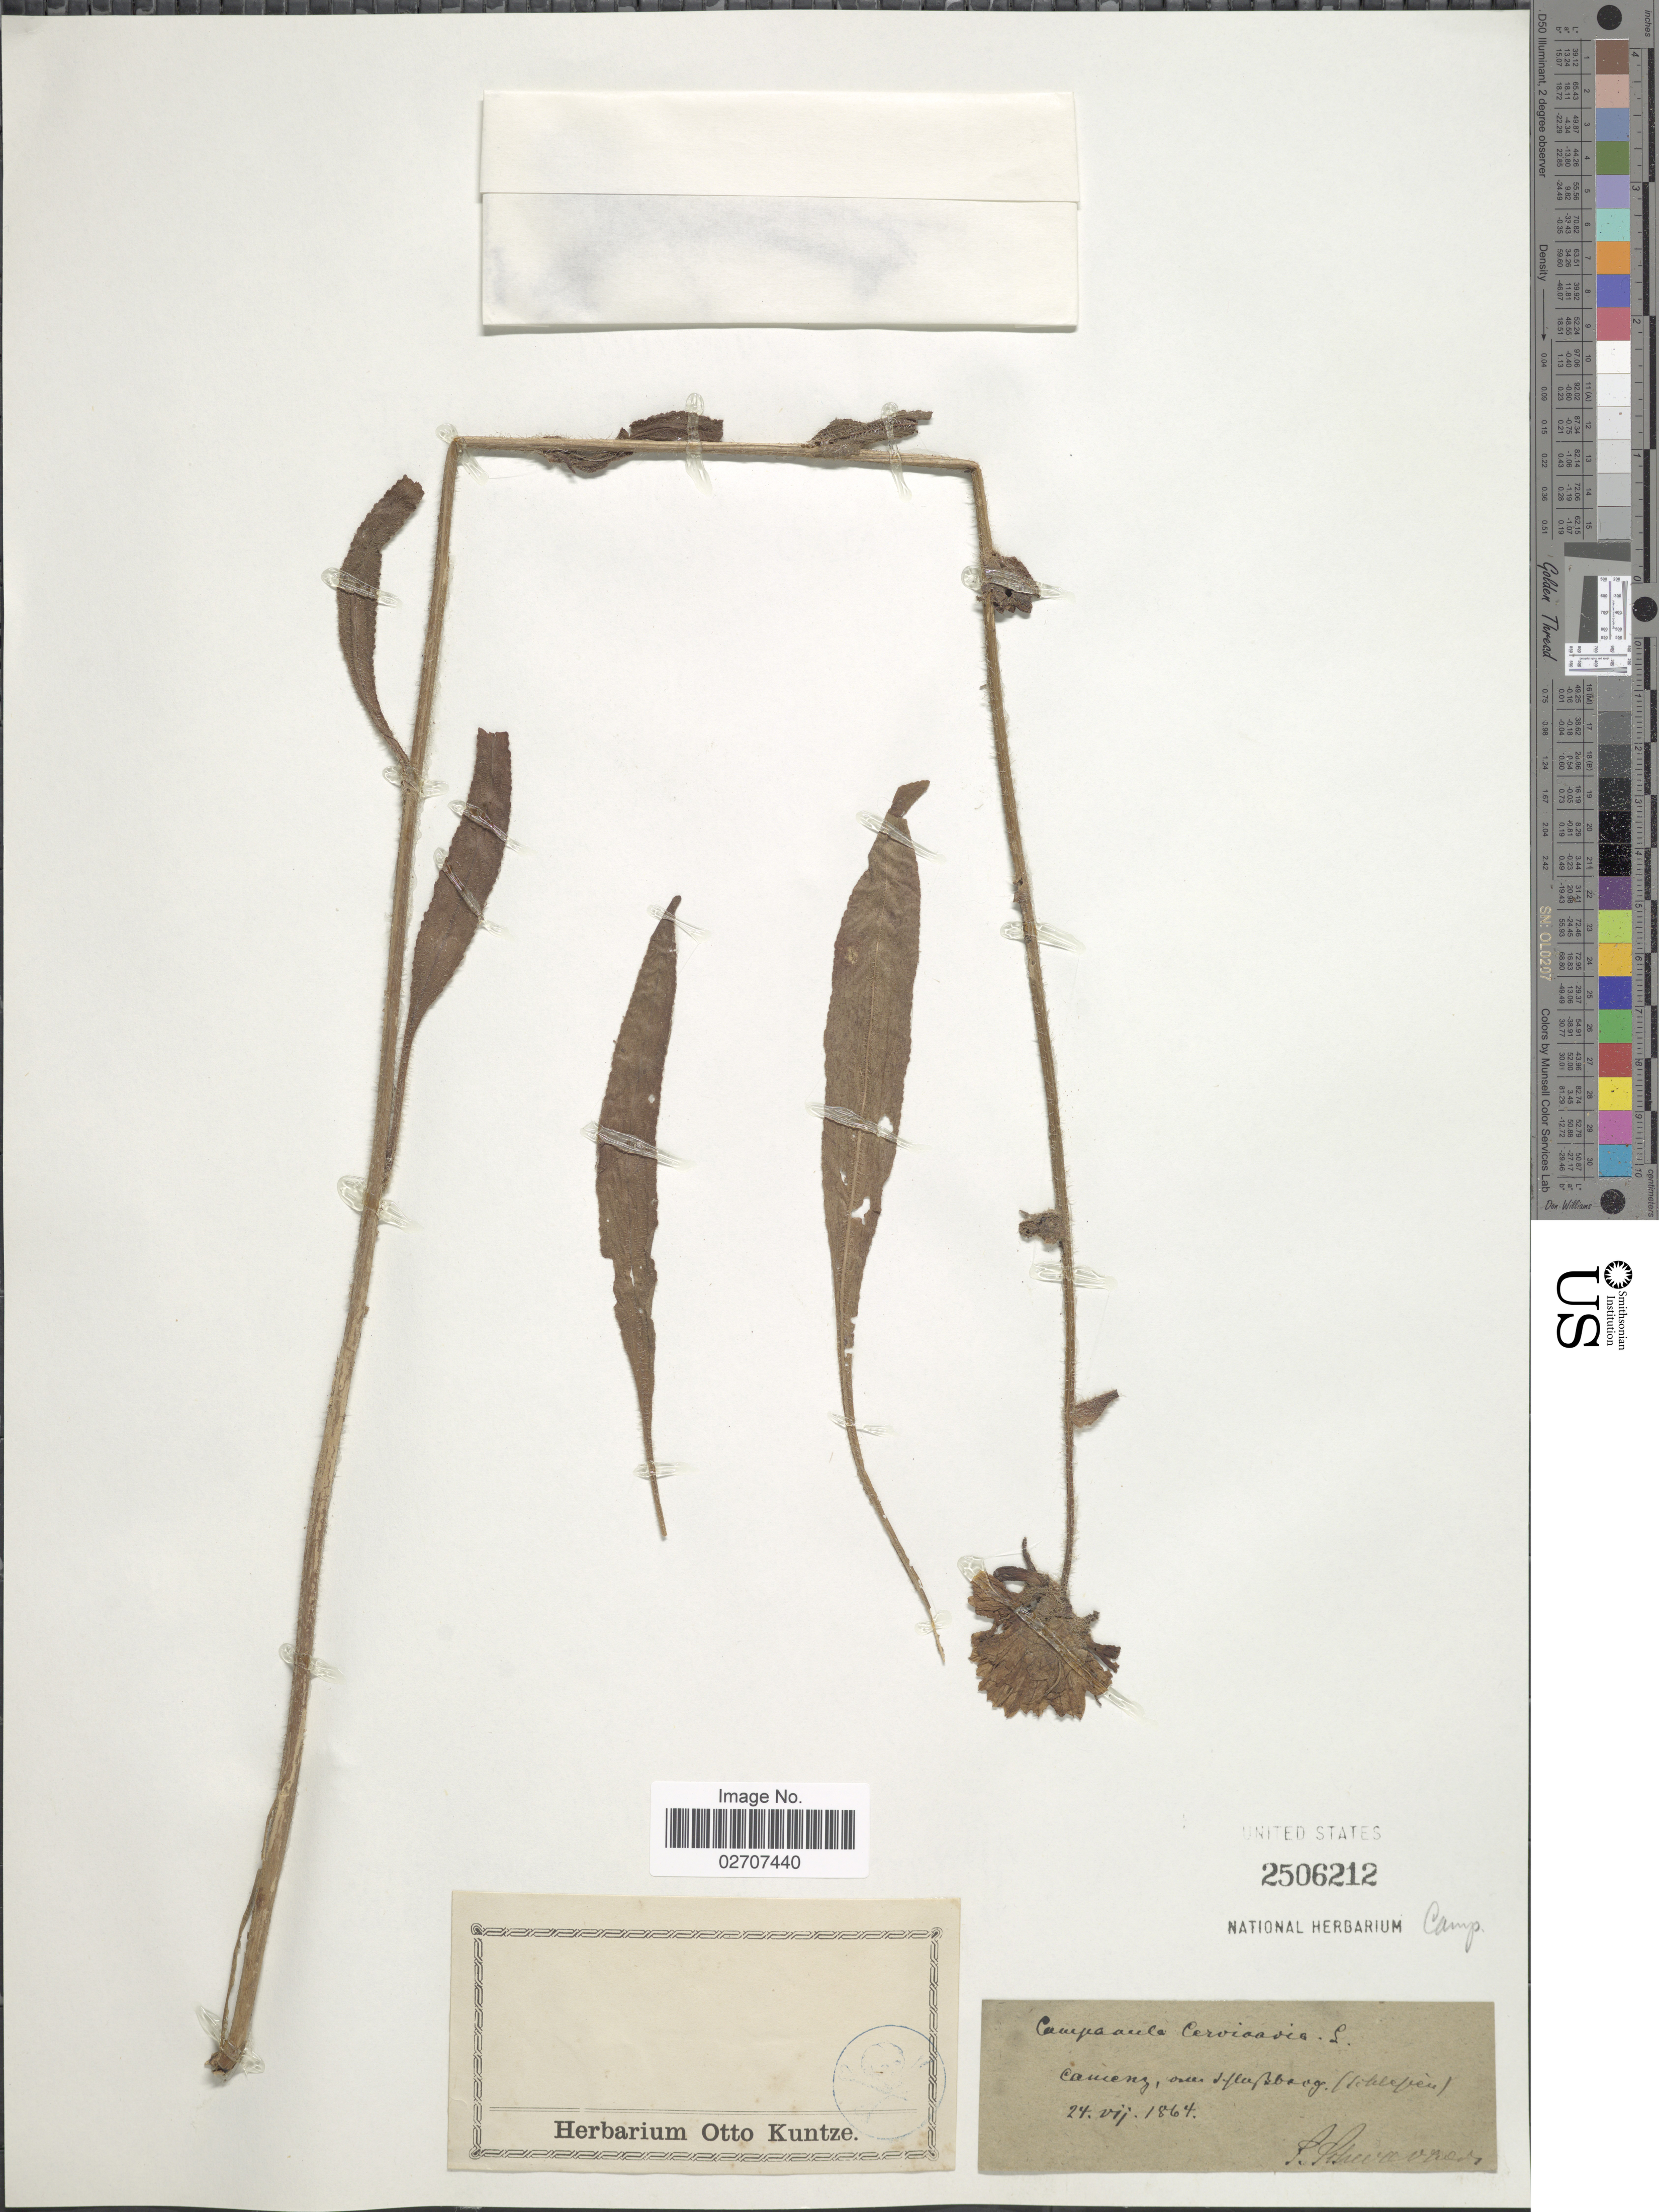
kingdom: Plantae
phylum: Tracheophyta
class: Magnoliopsida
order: Asterales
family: Campanulaceae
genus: Campanula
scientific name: Campanula cervicaria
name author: L.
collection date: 1864-07-24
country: Germany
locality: Canienz, over syla Bbaog. (Schleifen). [interpreted]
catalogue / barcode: US 2506212